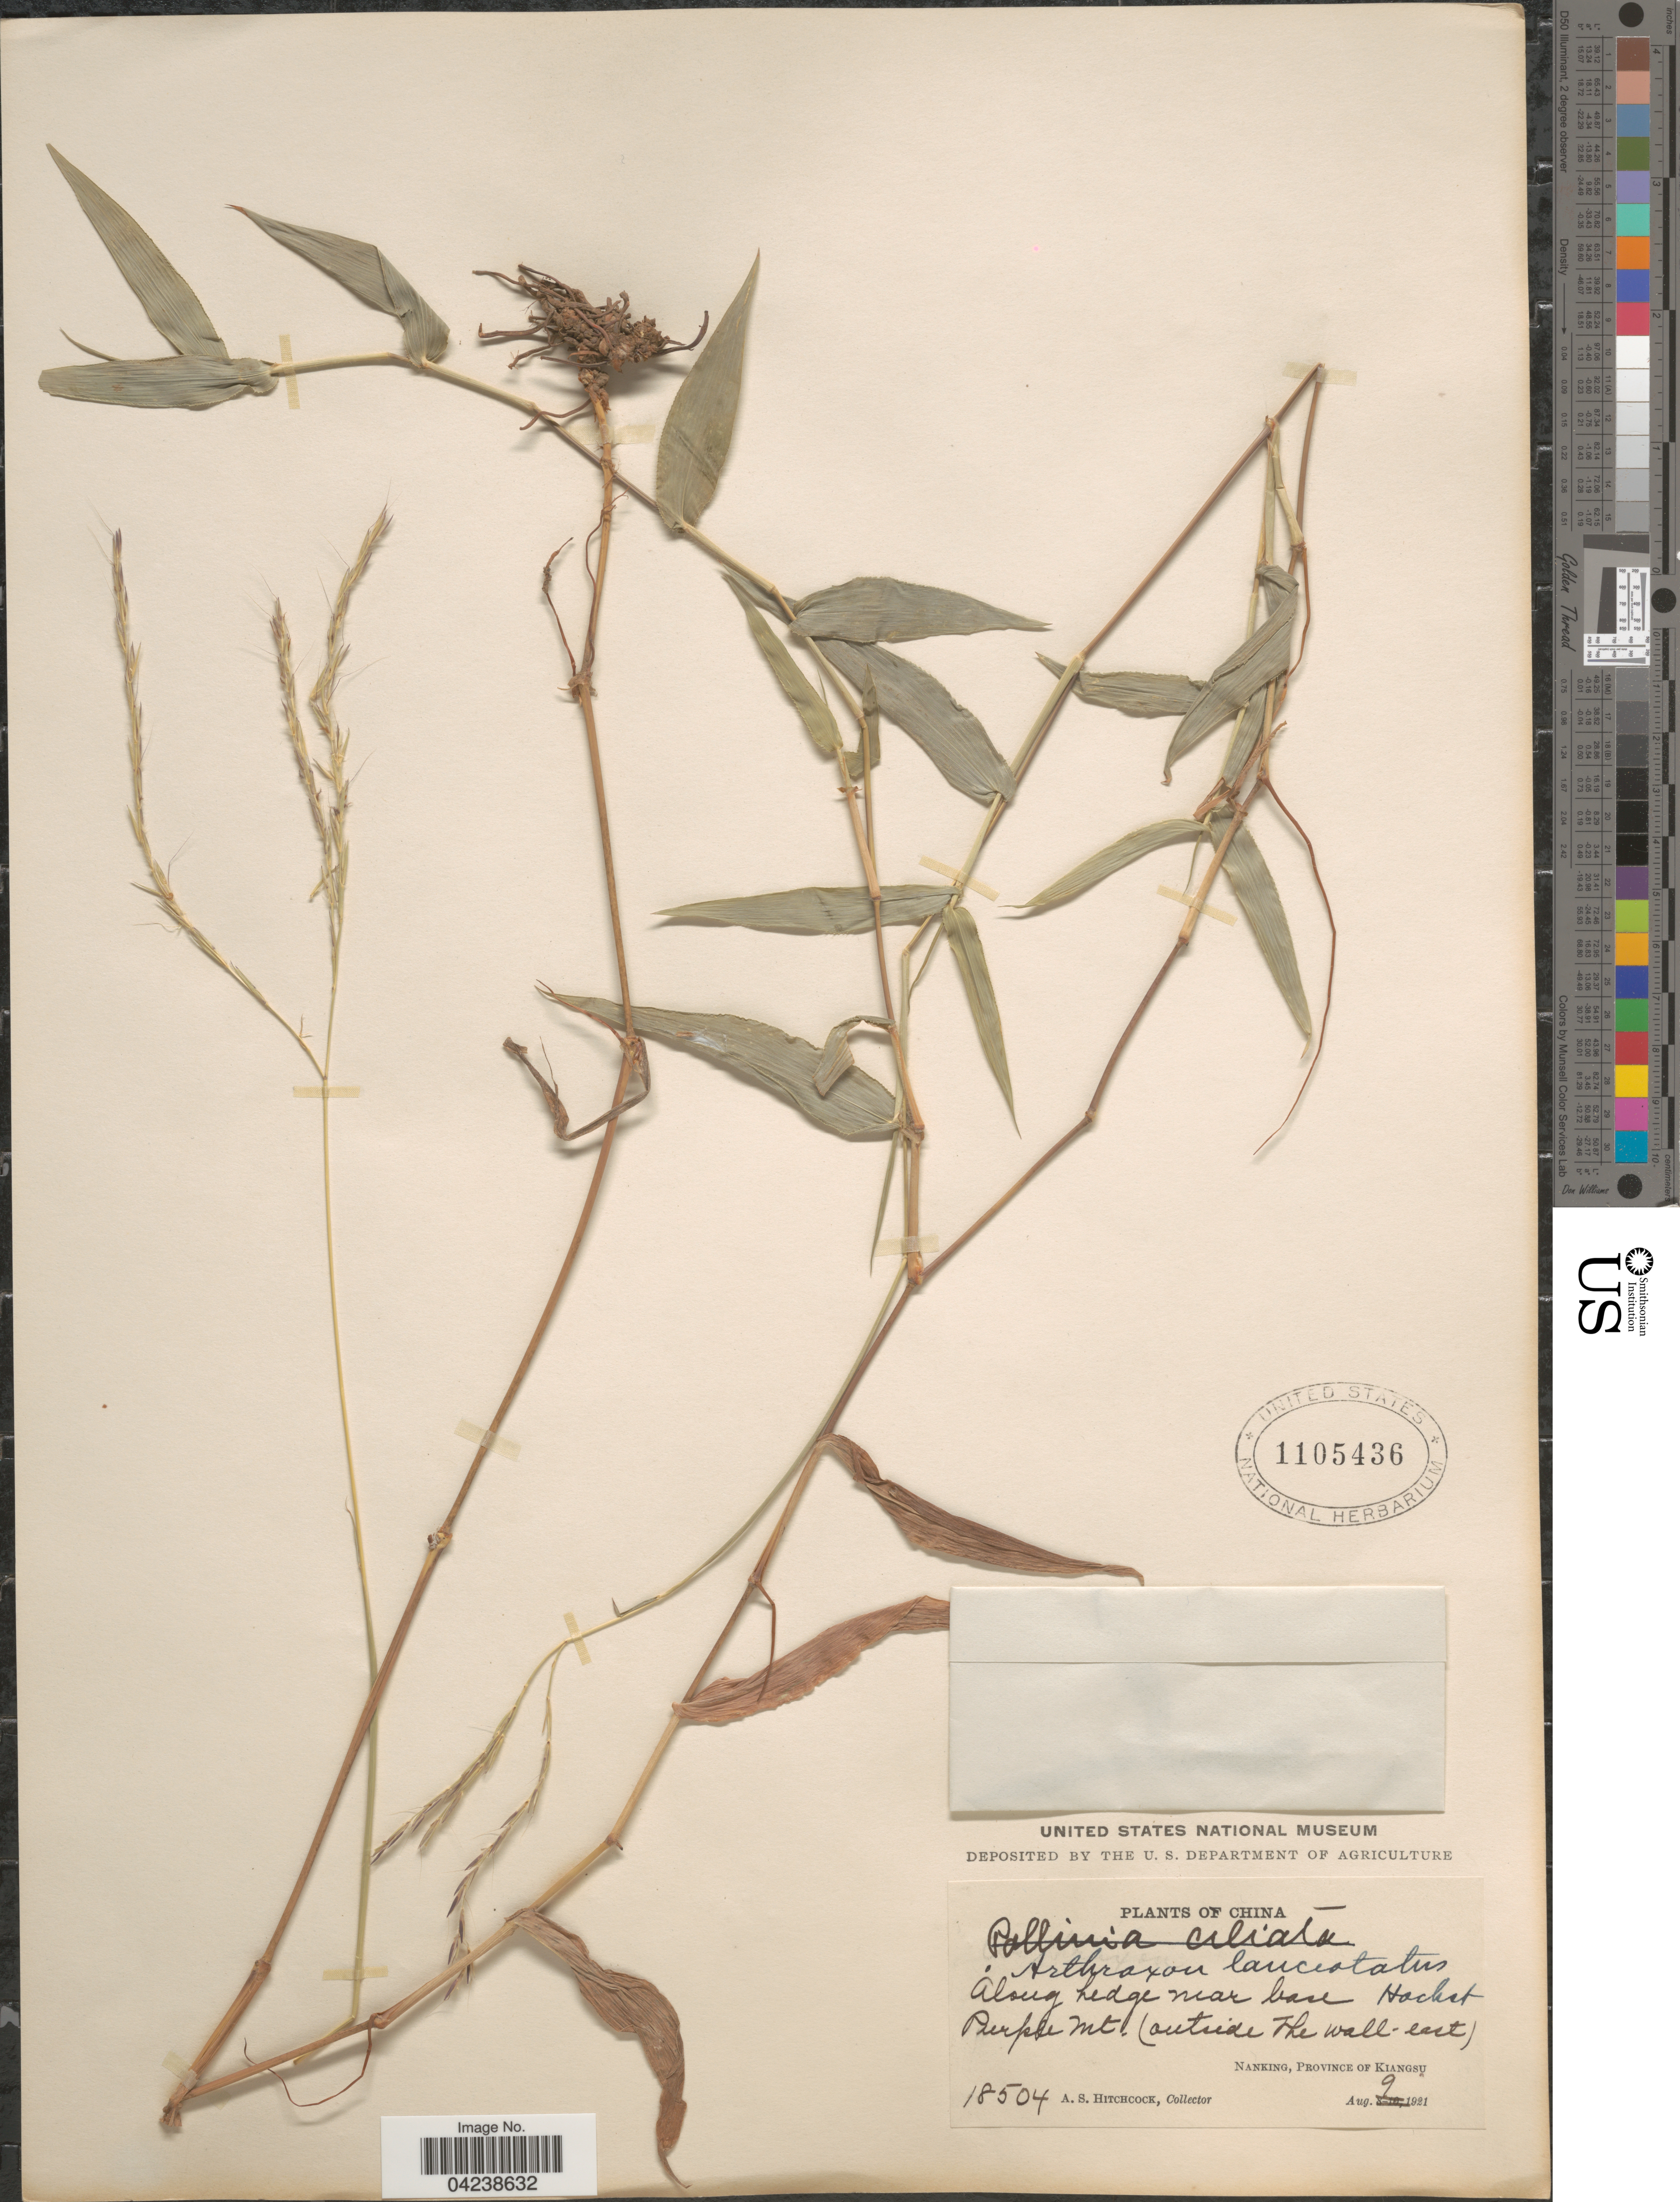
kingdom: Plantae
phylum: Tracheophyta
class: Liliopsida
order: Poales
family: Poaceae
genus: Arthraxon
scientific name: Arthraxon lanceolatus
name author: (Roxb.) Hochst.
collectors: A. S. Hitchcock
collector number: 18504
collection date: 1921-08-09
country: China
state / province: Jiangsu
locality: Along hedge near base Purple Mt. (outside the wall-east). Nanking, Province of Kiangsu.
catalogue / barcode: US 1105436